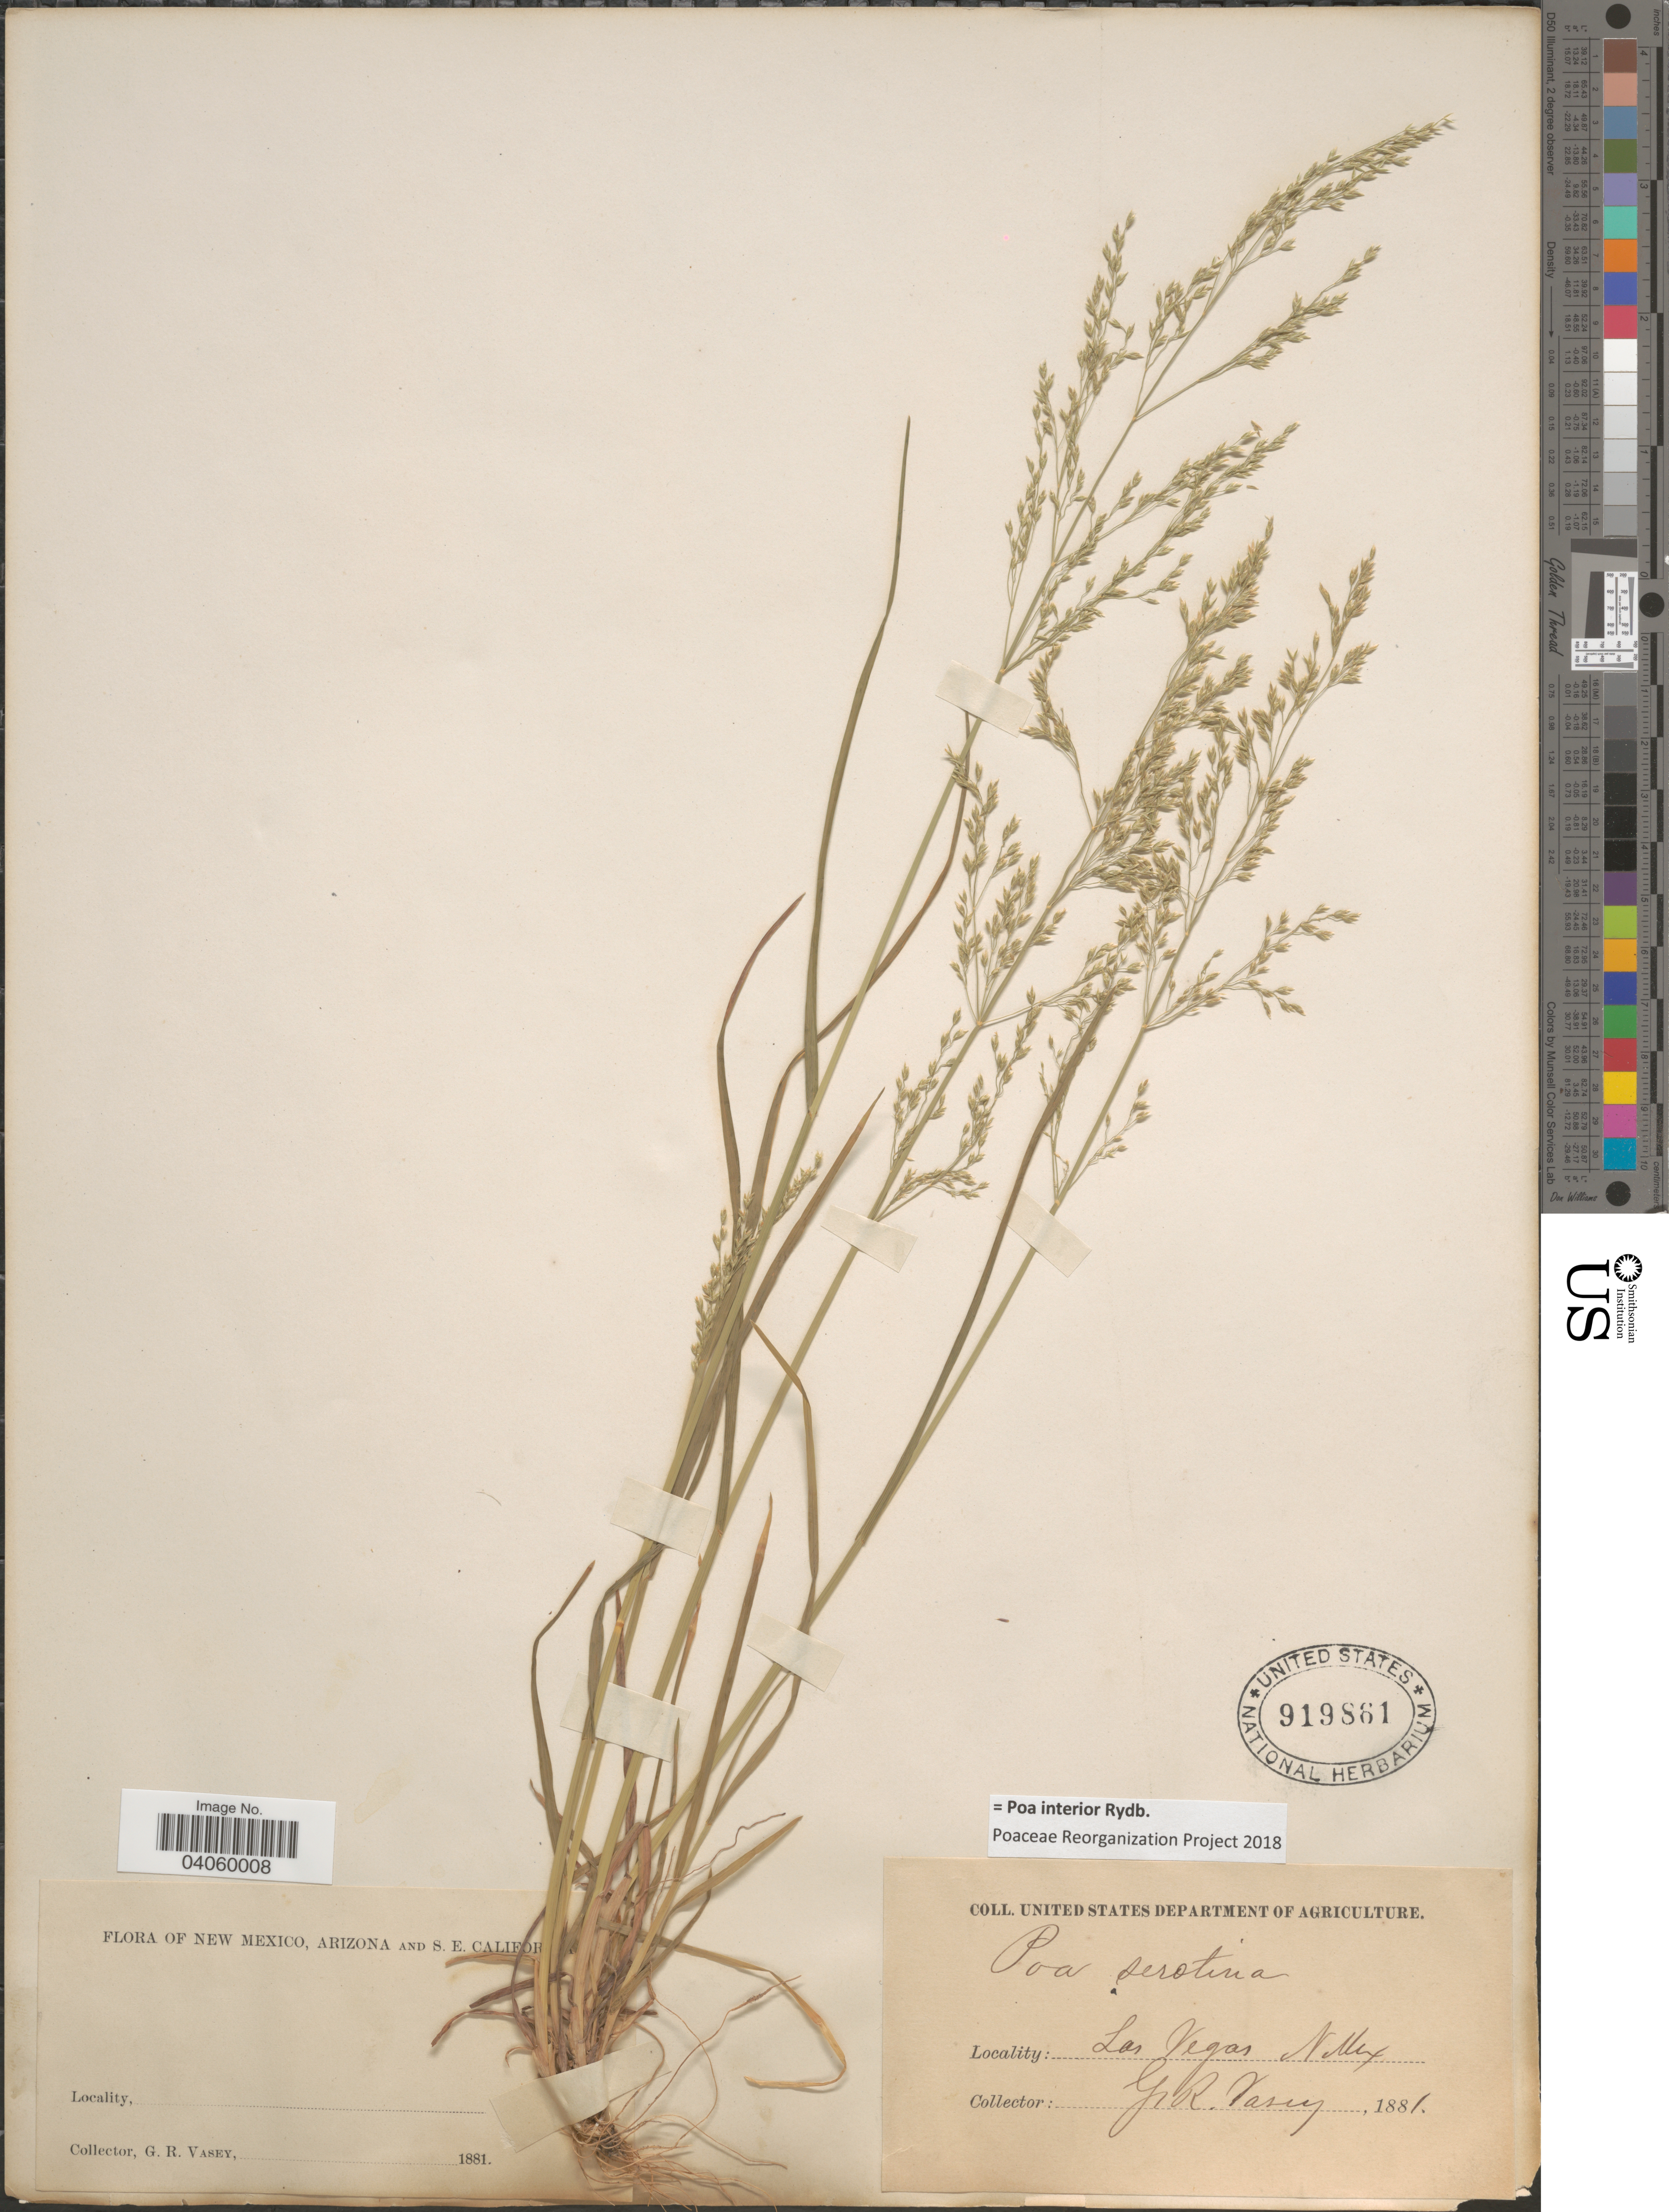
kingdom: Plantae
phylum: Tracheophyta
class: Liliopsida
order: Poales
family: Poaceae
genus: Poa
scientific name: Poa interior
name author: Rydb.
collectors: G. R. Vasey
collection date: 1881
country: United States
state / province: New Mexico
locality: Las Vegas.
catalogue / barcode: US 919861